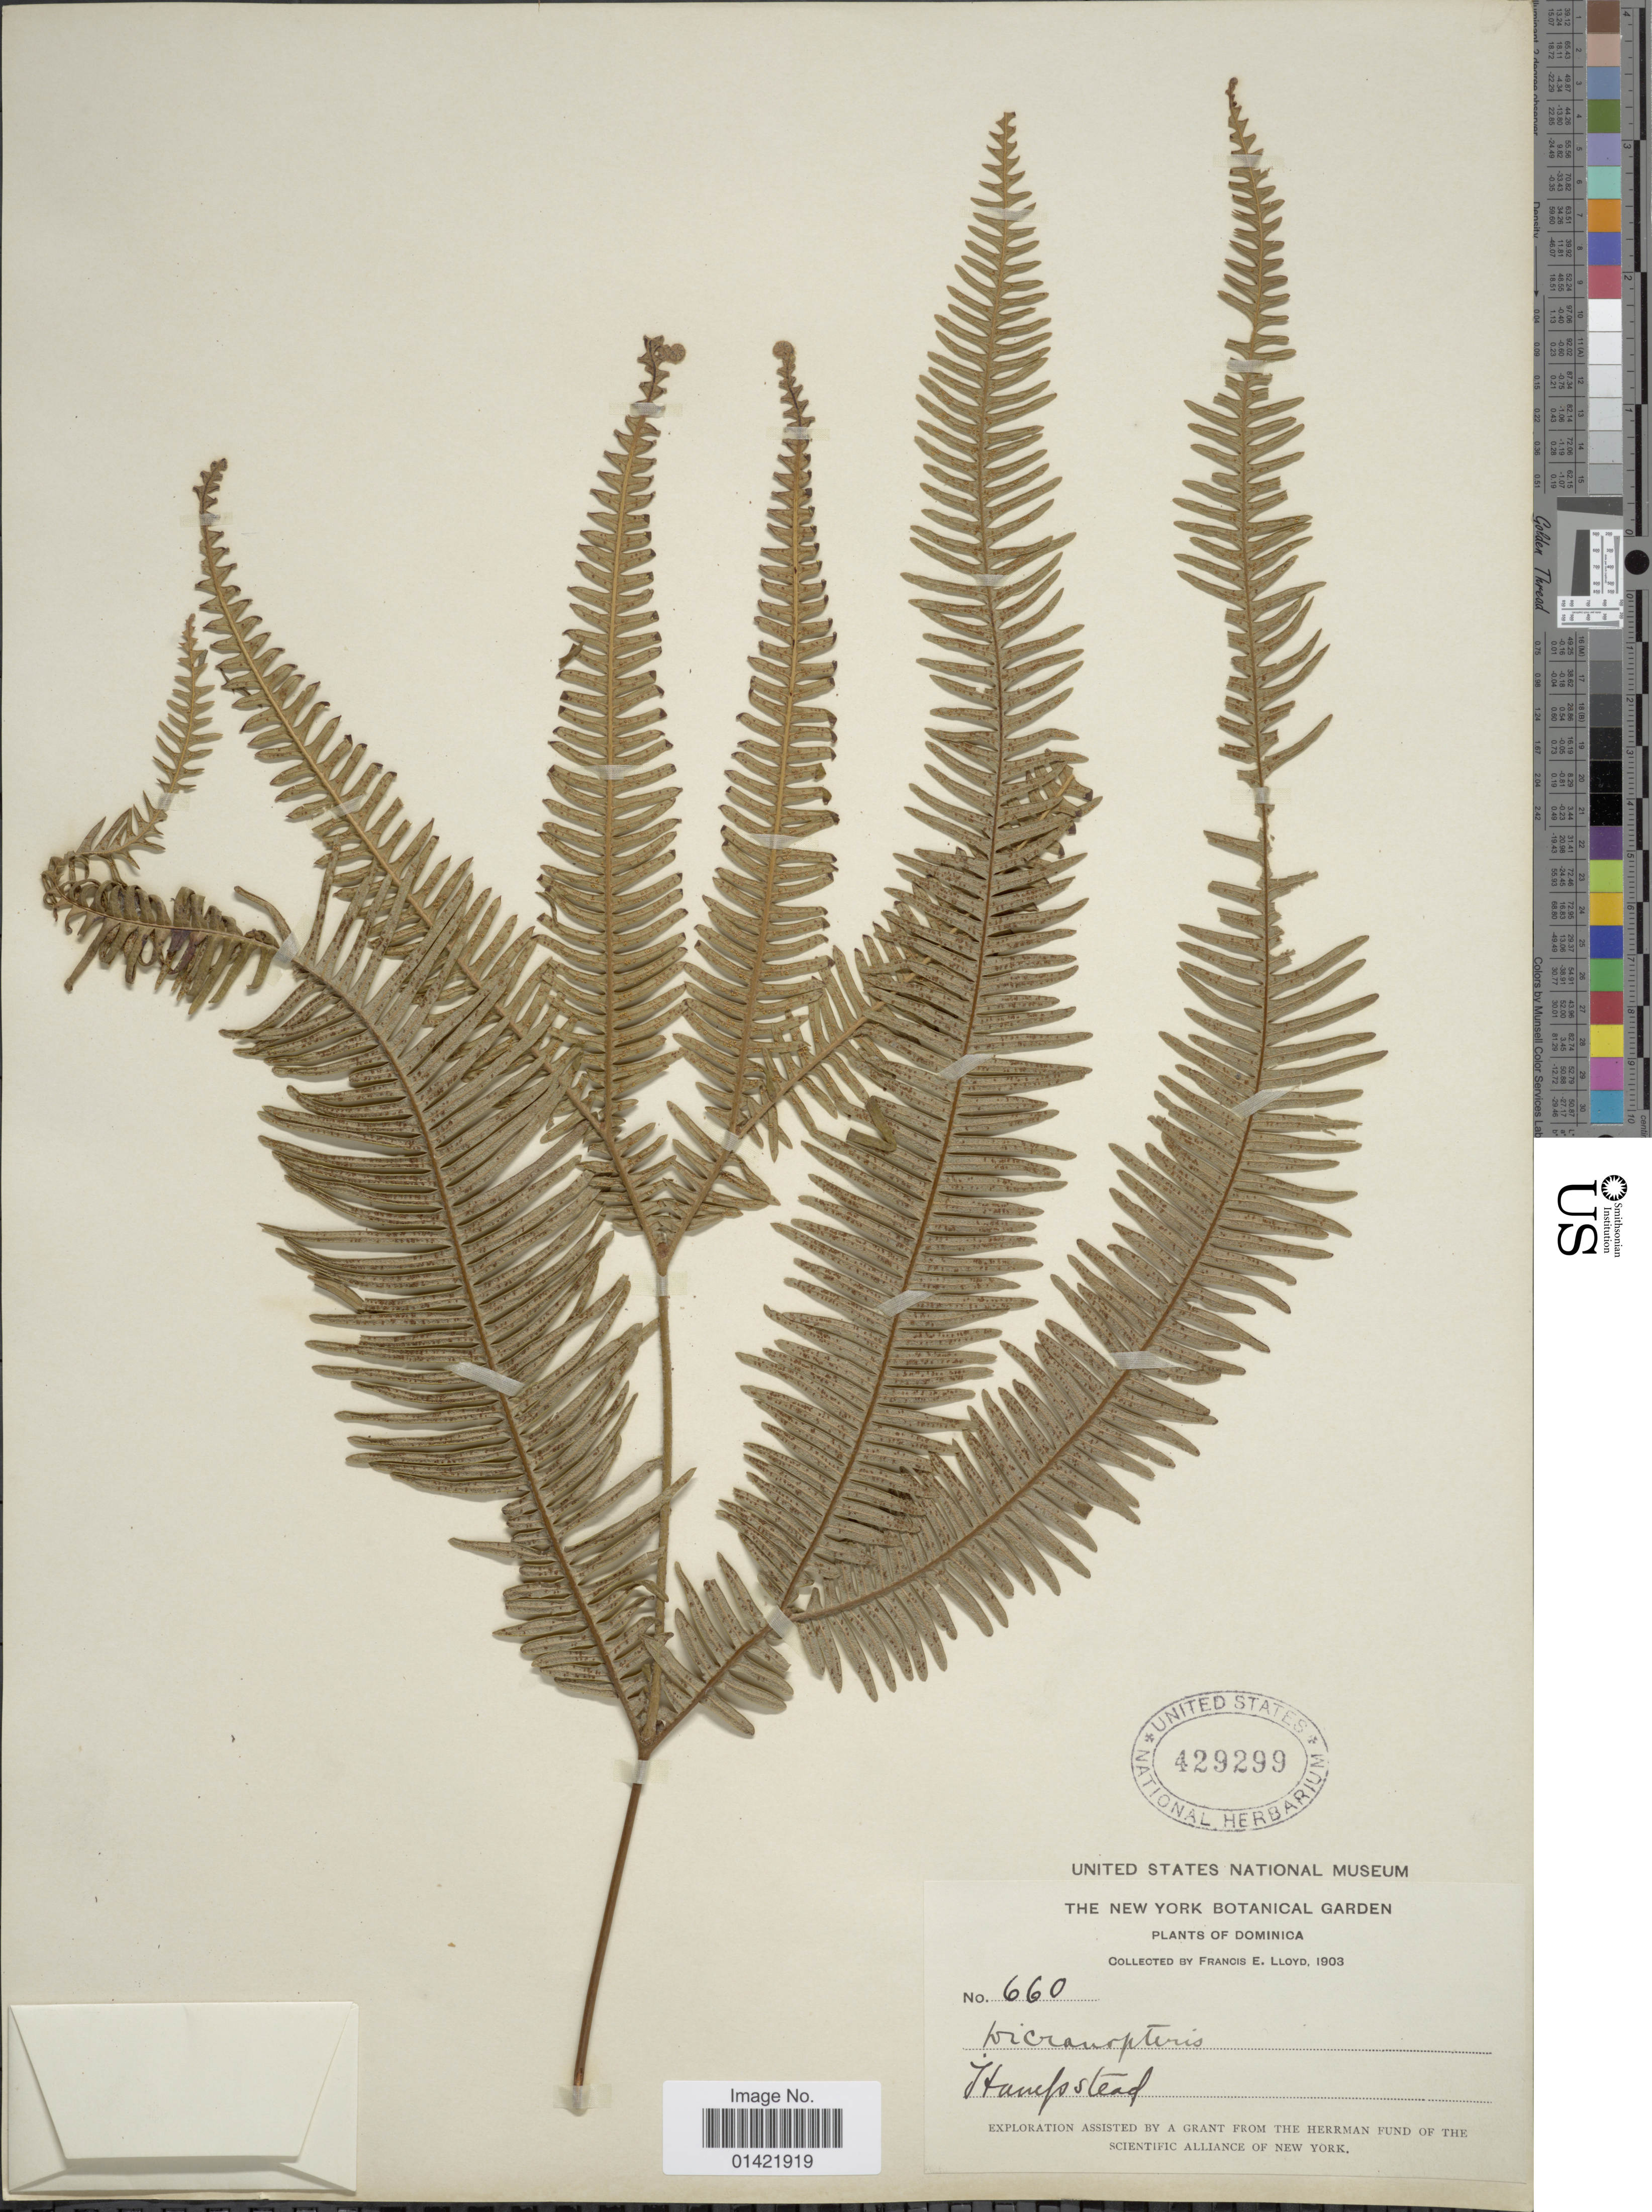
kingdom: Plantae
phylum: Tracheophyta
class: Polypodiopsida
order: Gleicheniales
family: Gleicheniaceae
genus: Sticherus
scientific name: Sticherus bifidus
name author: (Willd.) Ching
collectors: Lloyd, C. E.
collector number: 660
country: Dominica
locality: Itanefstead.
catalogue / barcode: US 429299